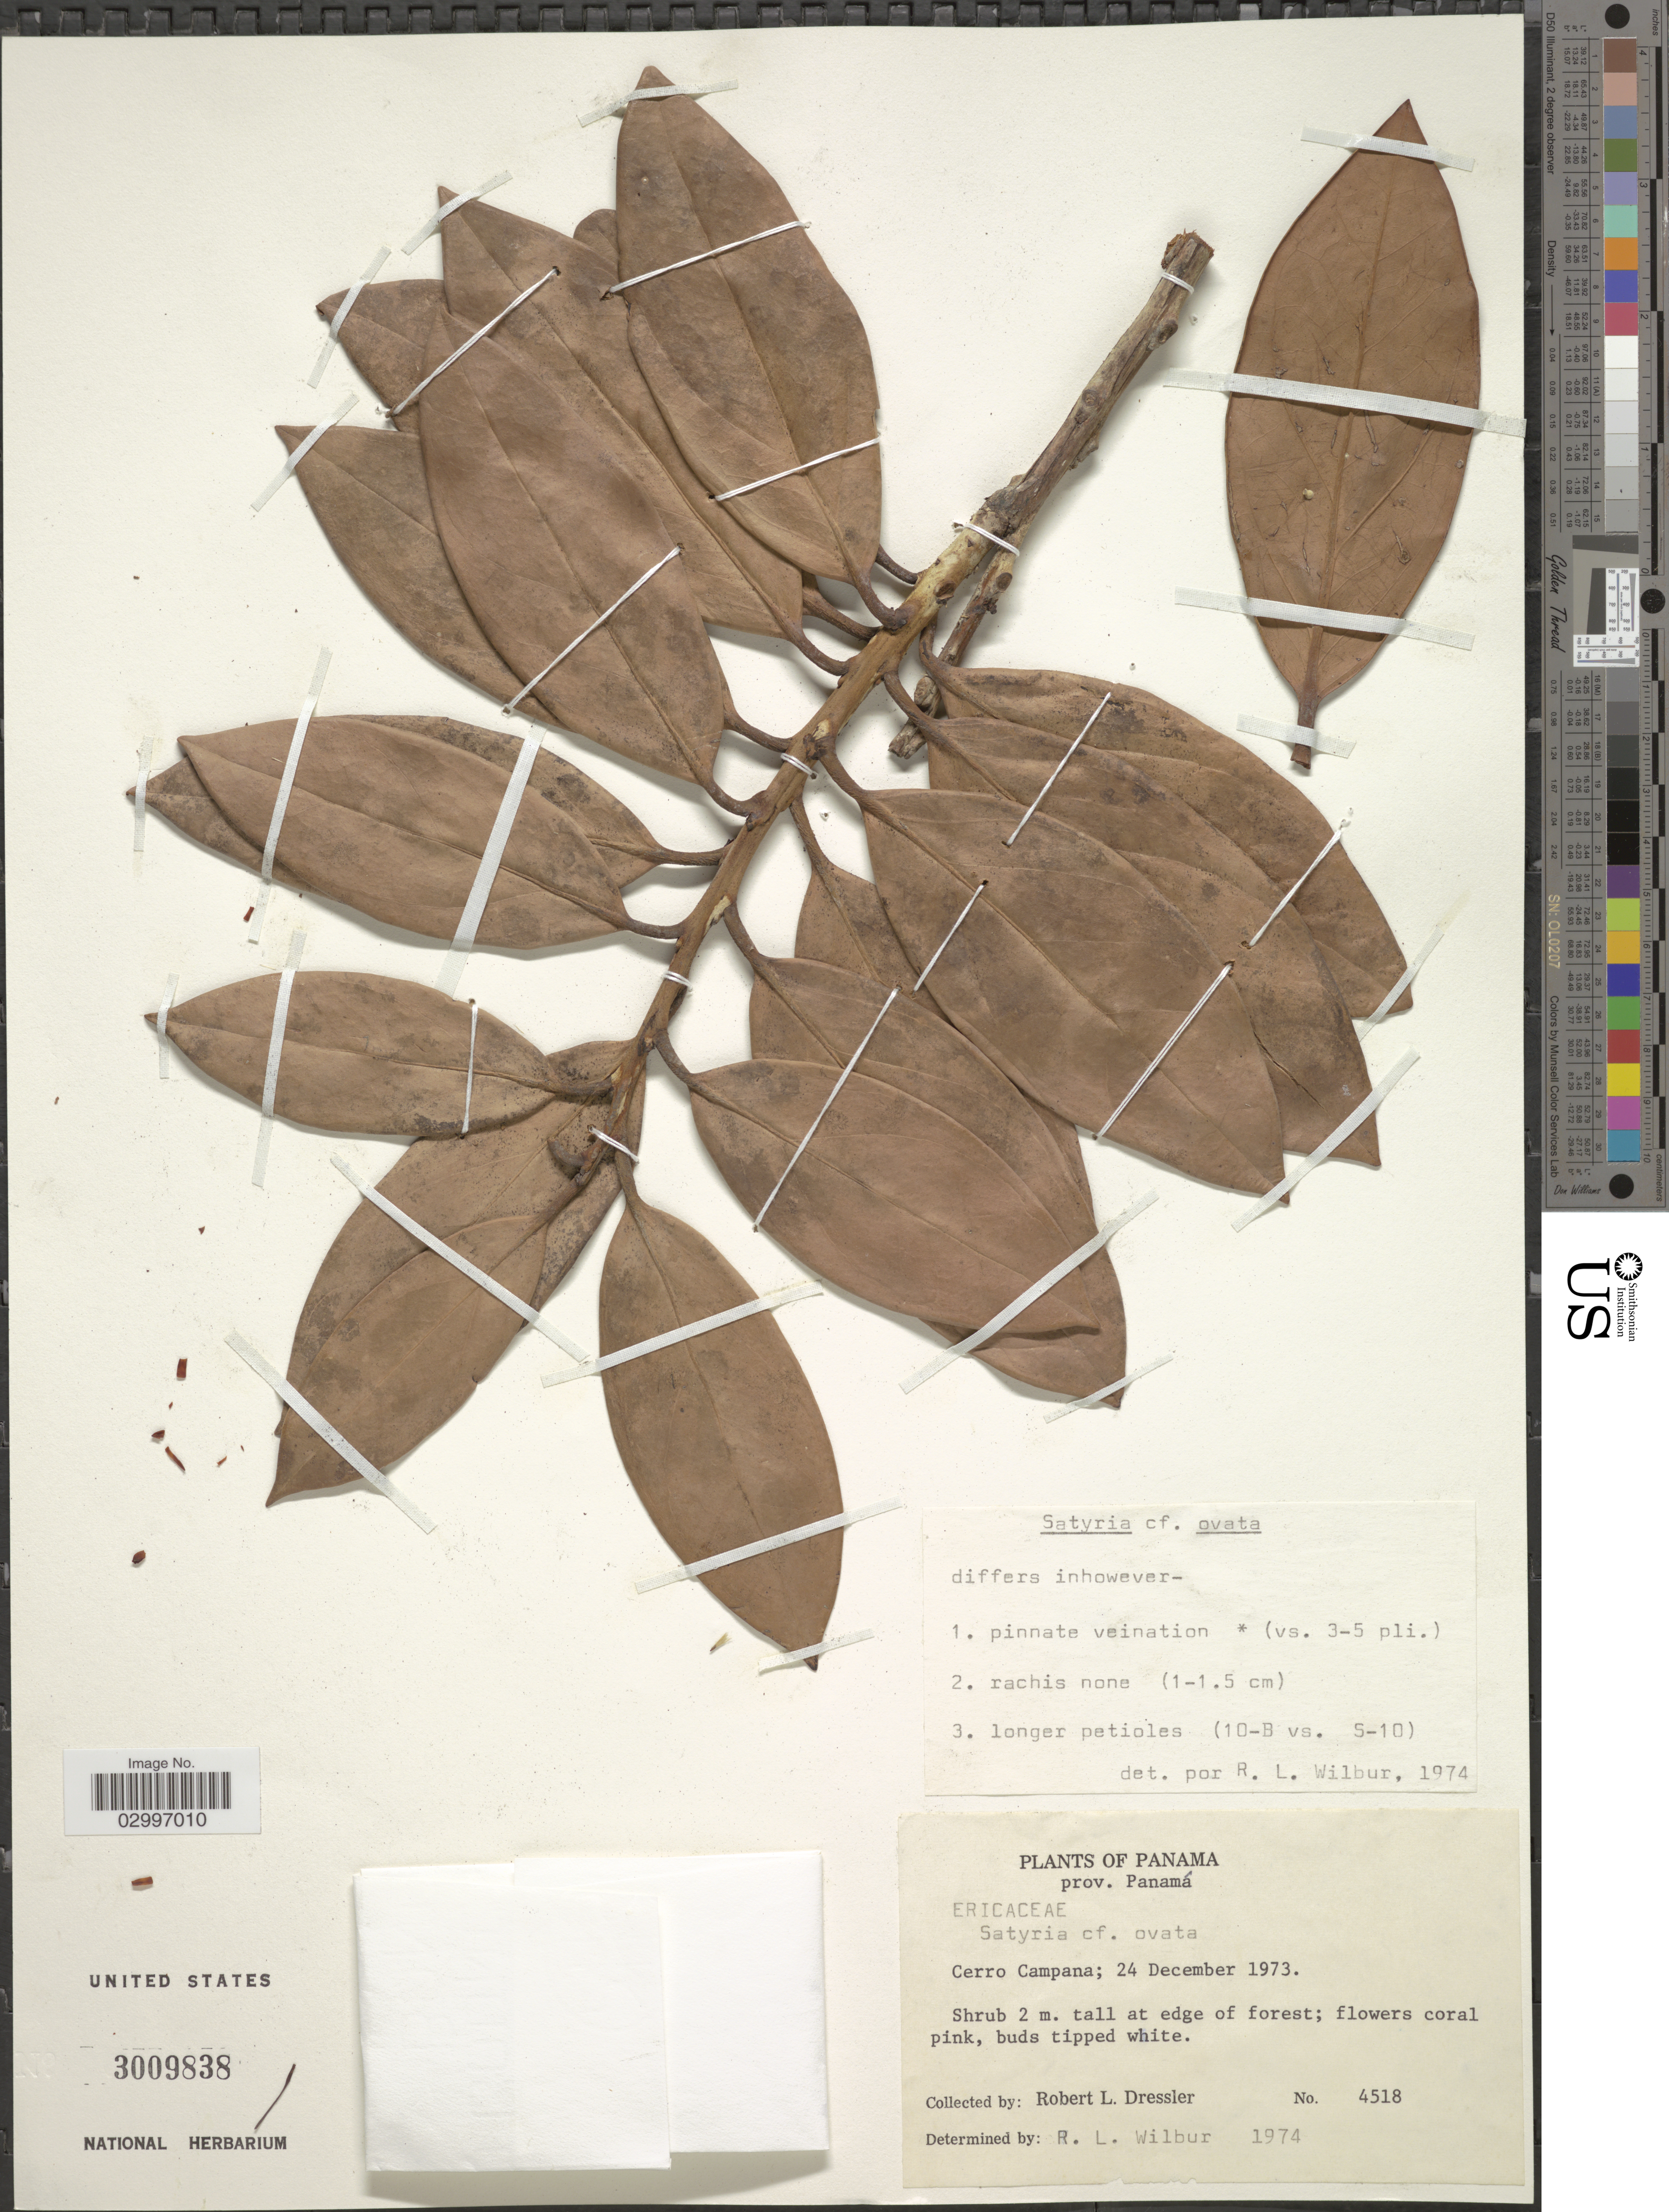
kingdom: Plantae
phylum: Tracheophyta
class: Magnoliopsida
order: Ericales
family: Ericaceae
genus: Satyria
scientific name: Satyria ovata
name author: A.C. Sm.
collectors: R. Dressler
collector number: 4518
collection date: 1973-12-24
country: Panama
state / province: Panamá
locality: Cerro Campana.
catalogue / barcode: US 3009838